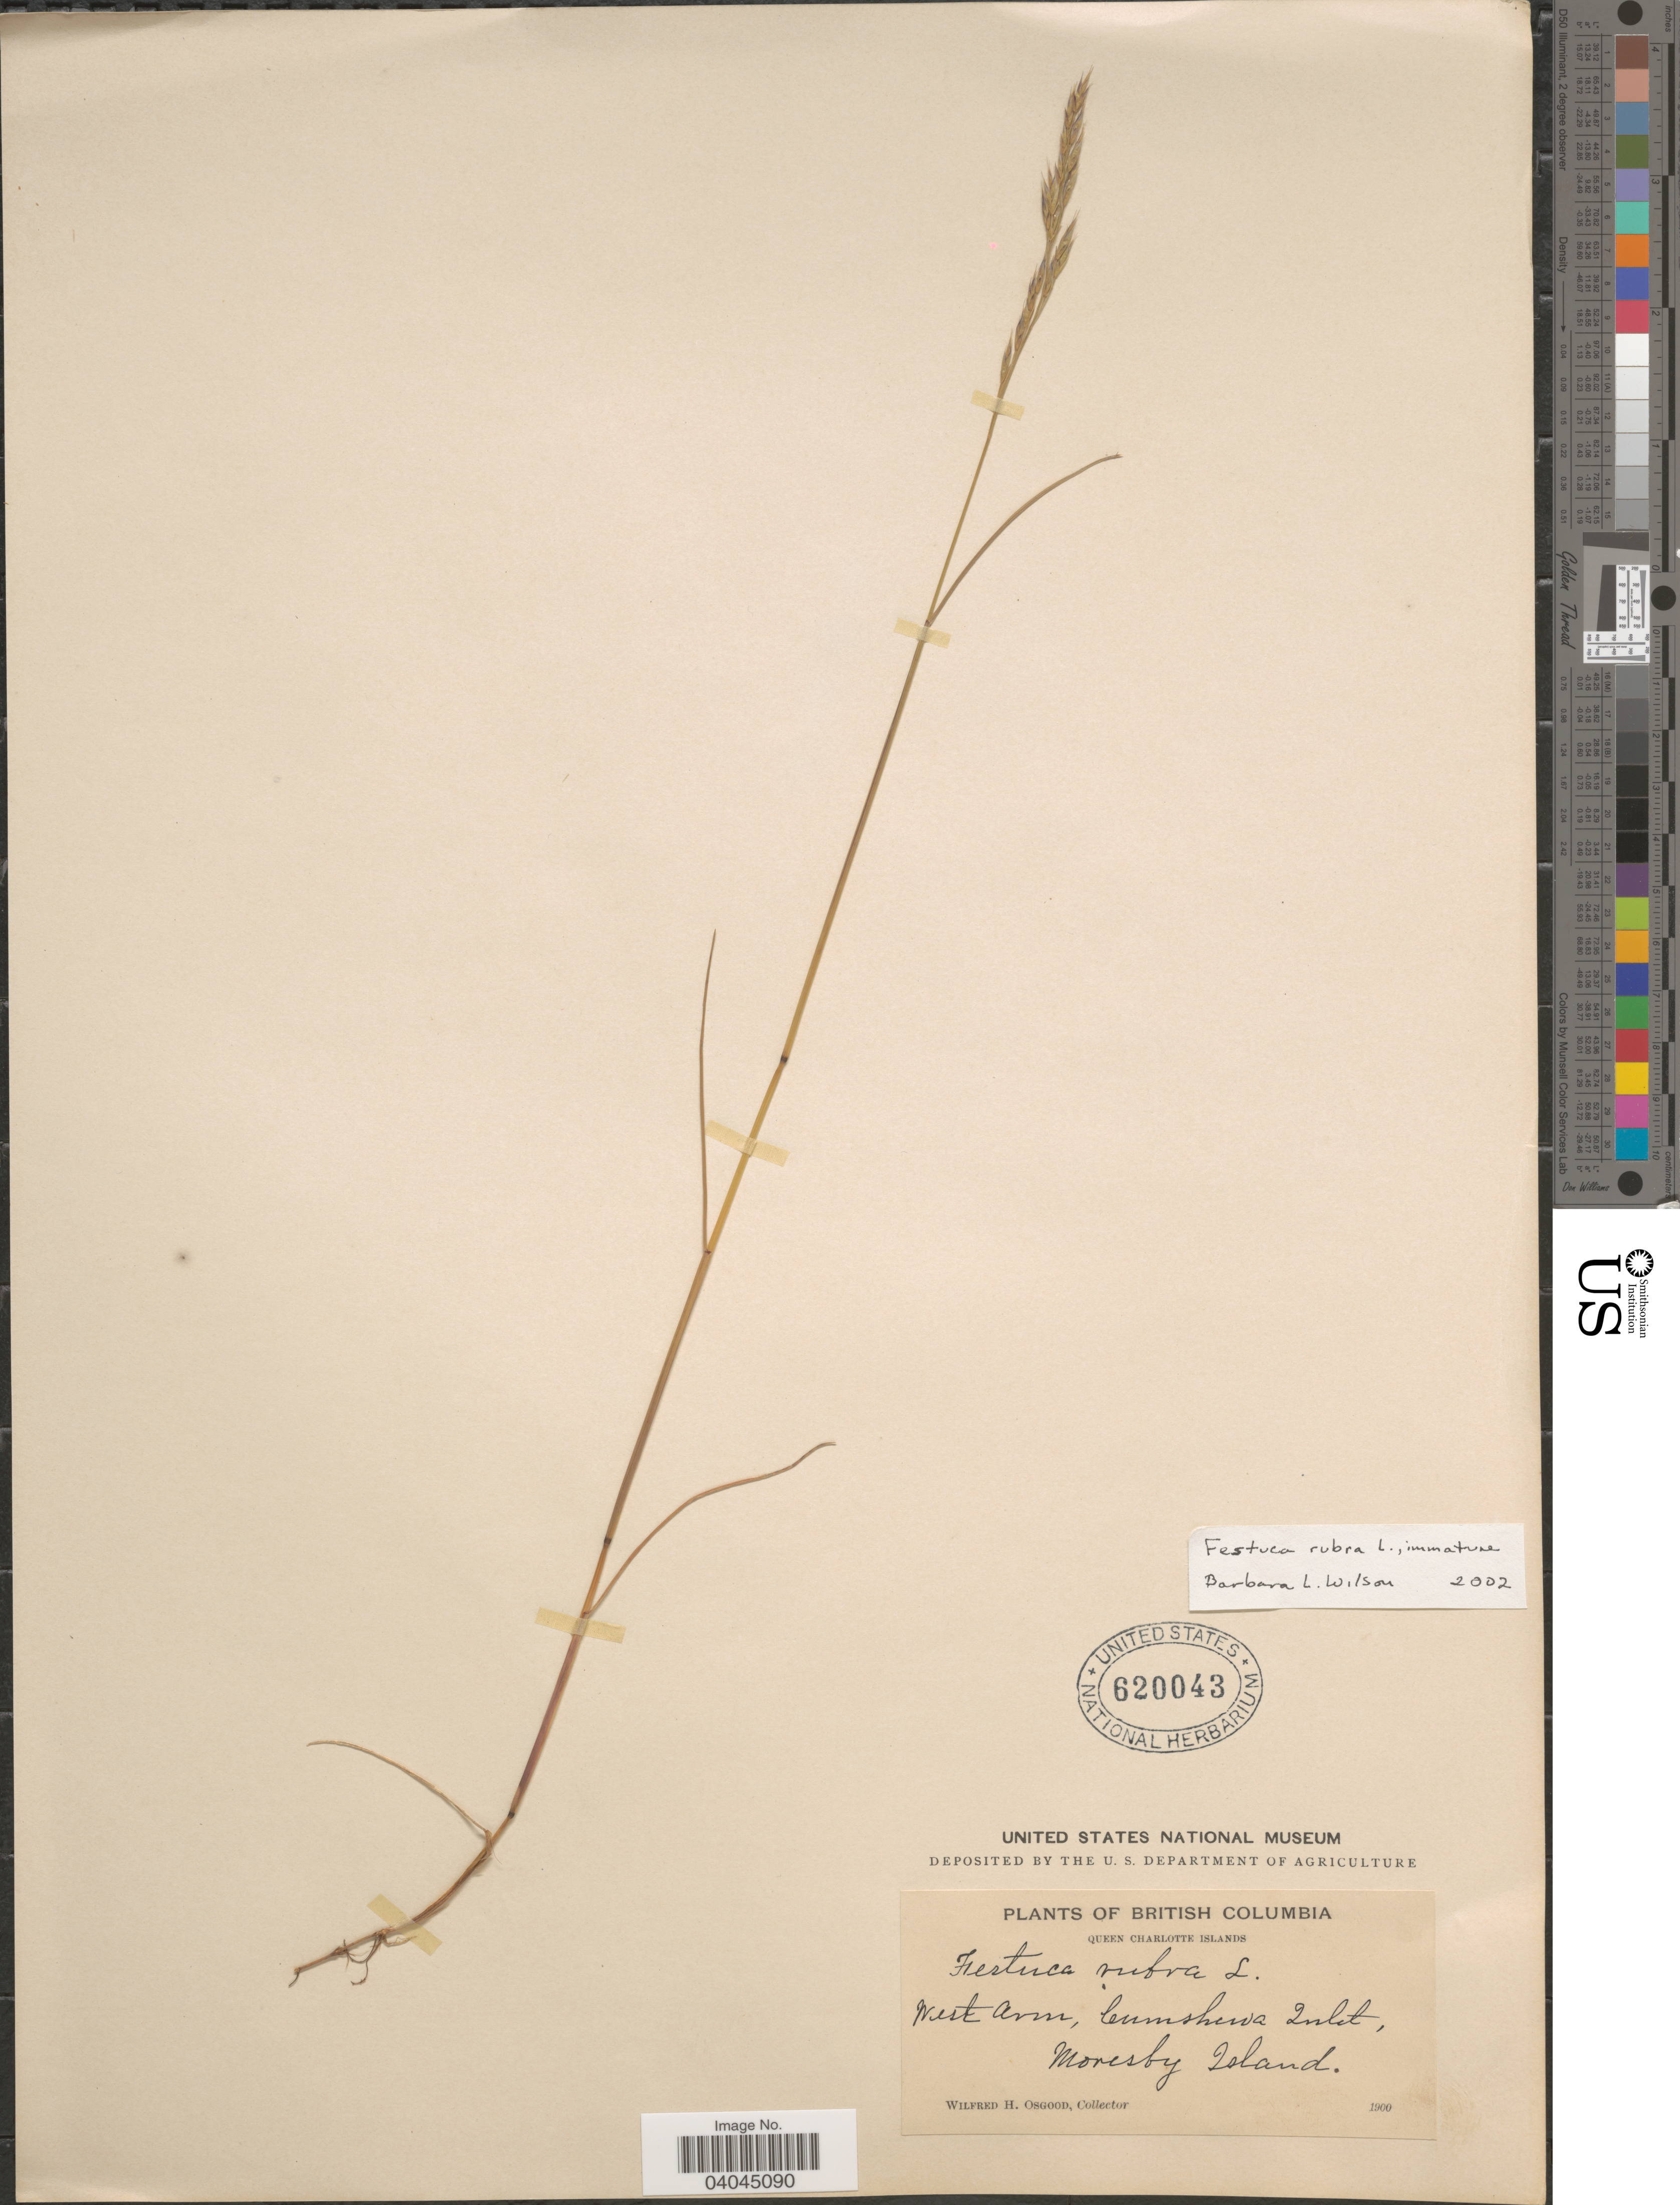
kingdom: Plantae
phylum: Tracheophyta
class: Liliopsida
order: Poales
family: Poaceae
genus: Festuca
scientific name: Festuca rubra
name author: L.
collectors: W. Osgood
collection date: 1900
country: Canada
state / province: British Columbia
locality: Queen Charlotte Islands. West Arm, Cumshewa Inlet, Moresby Island.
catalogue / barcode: US 620043